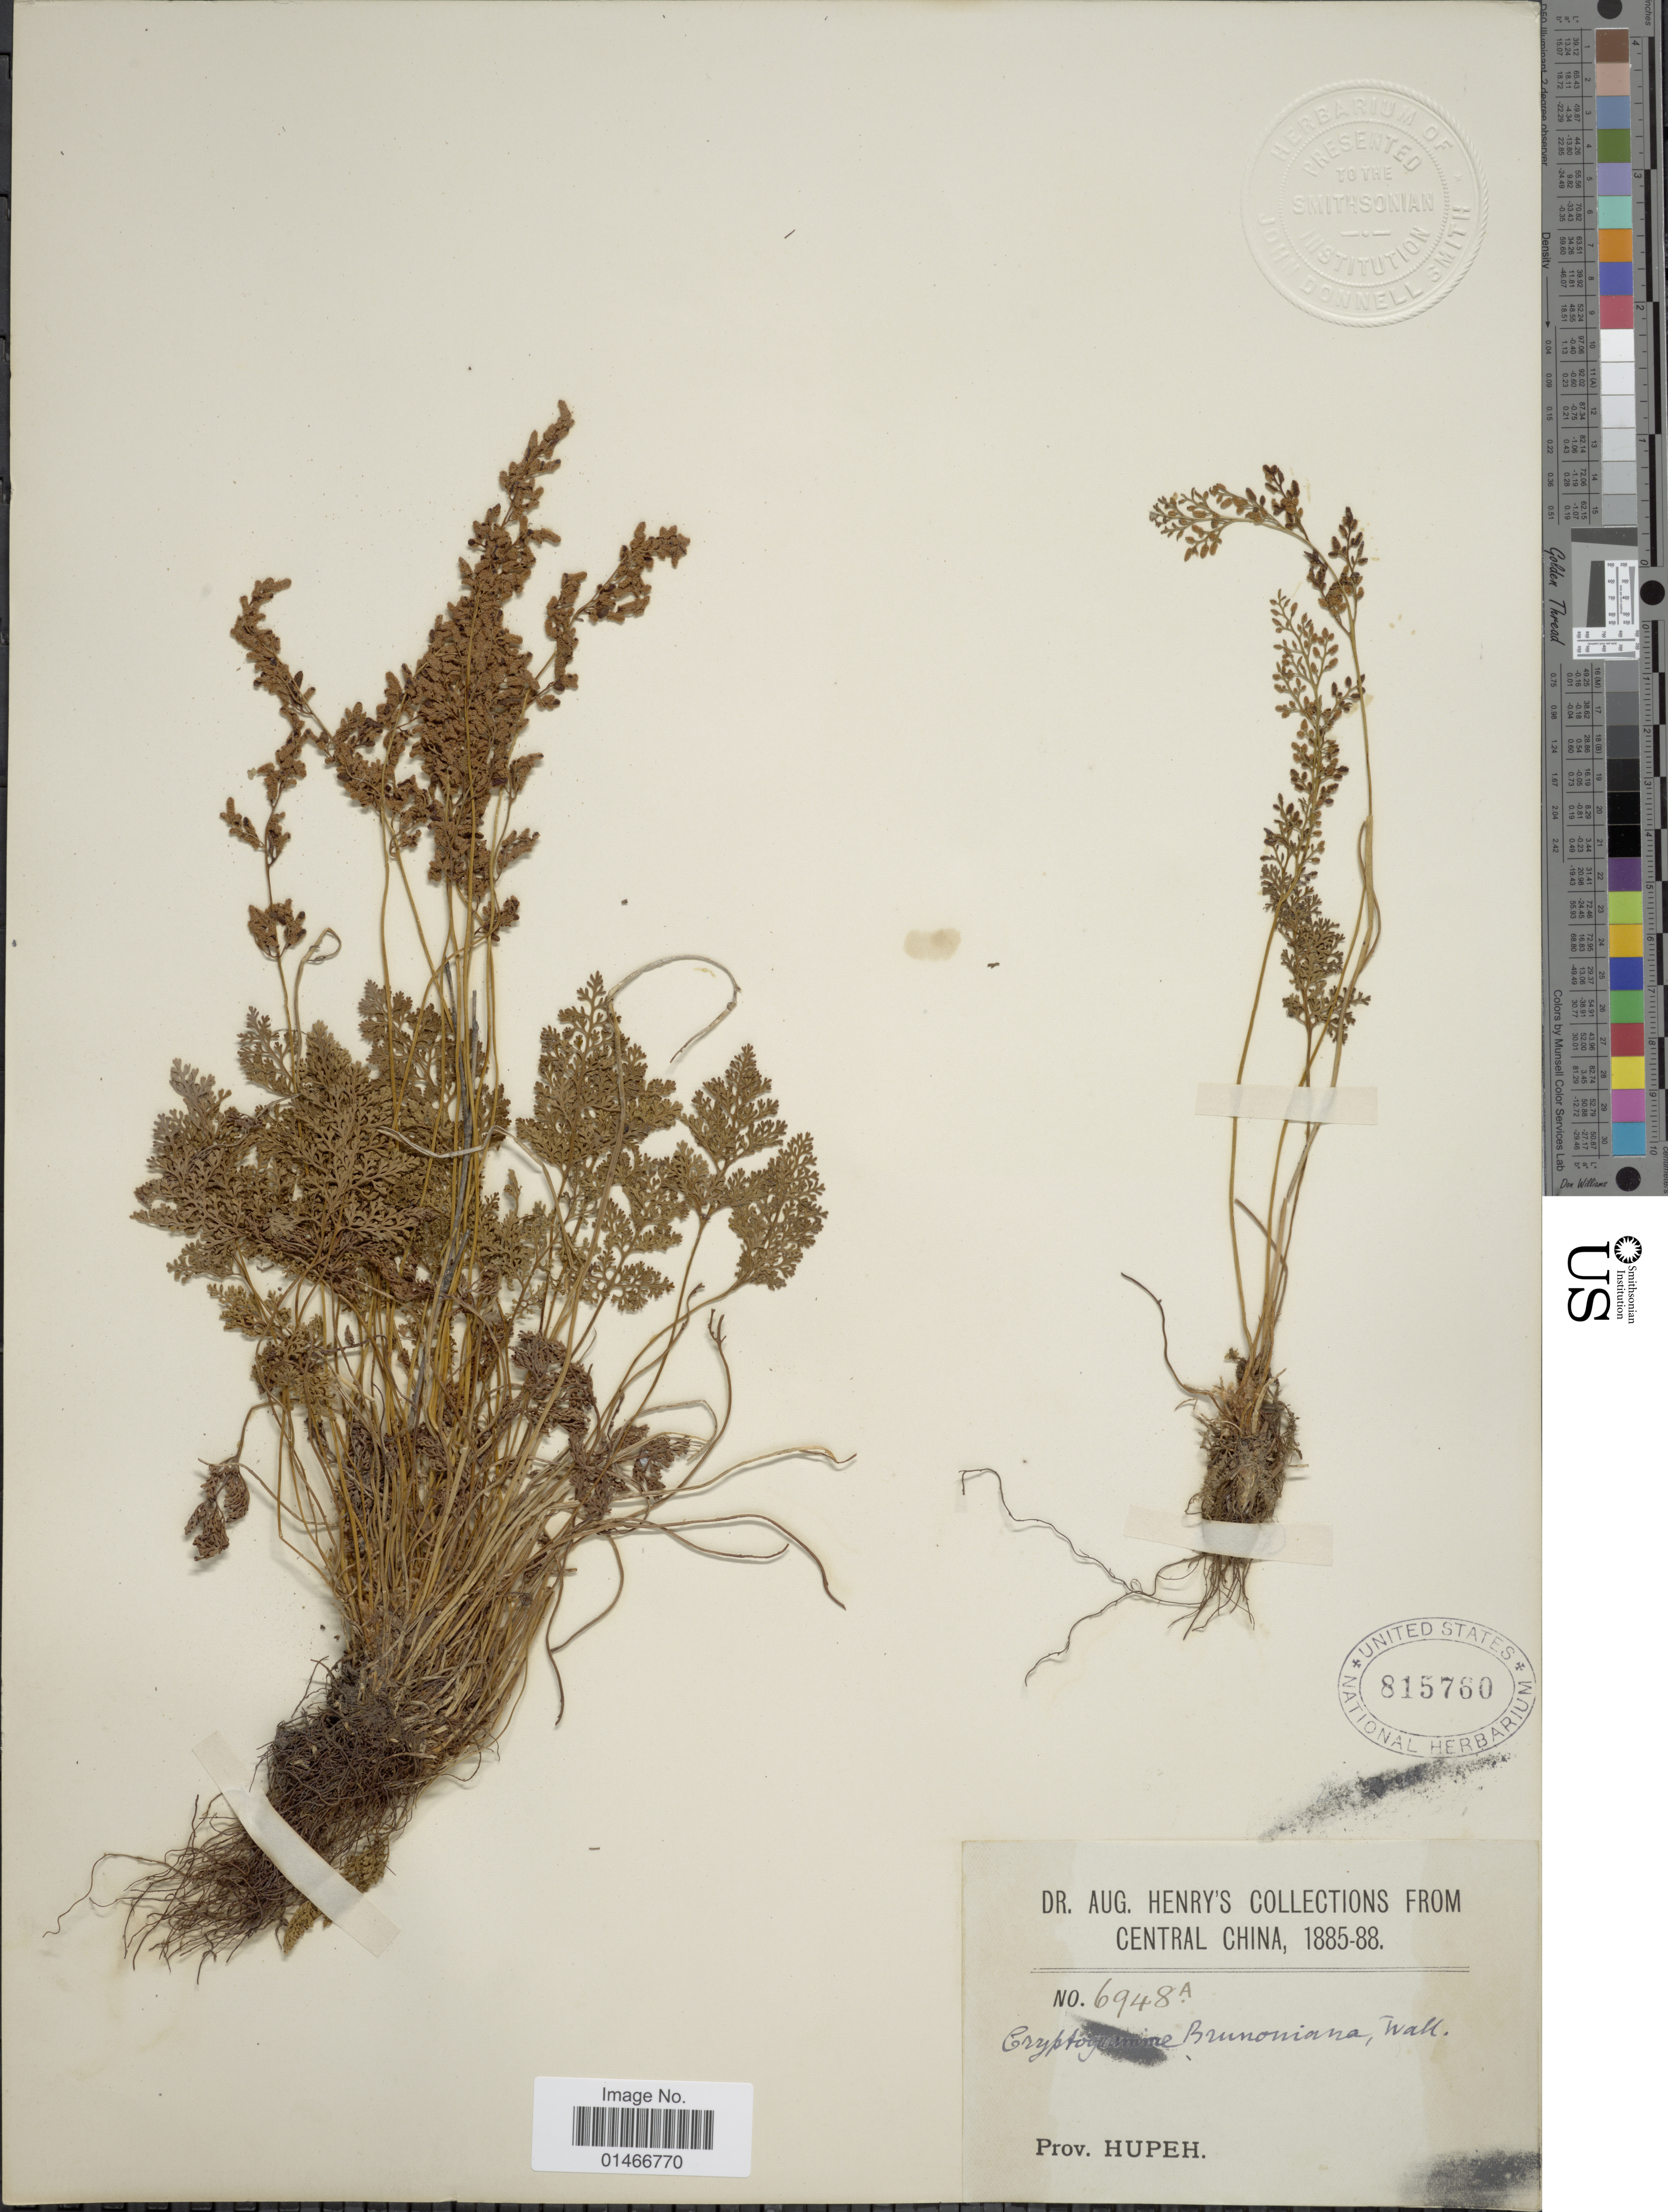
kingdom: Plantae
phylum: Tracheophyta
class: Polypodiopsida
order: Polypodiales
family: Pteridaceae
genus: Cryptogramma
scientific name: Cryptogramma brunoniana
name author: Wall. ex Hook. & Grev.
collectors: A. Henry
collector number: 6948 A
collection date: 1885/1888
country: China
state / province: Hubei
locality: Central China. Prov. Hupeh.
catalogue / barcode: US 815760